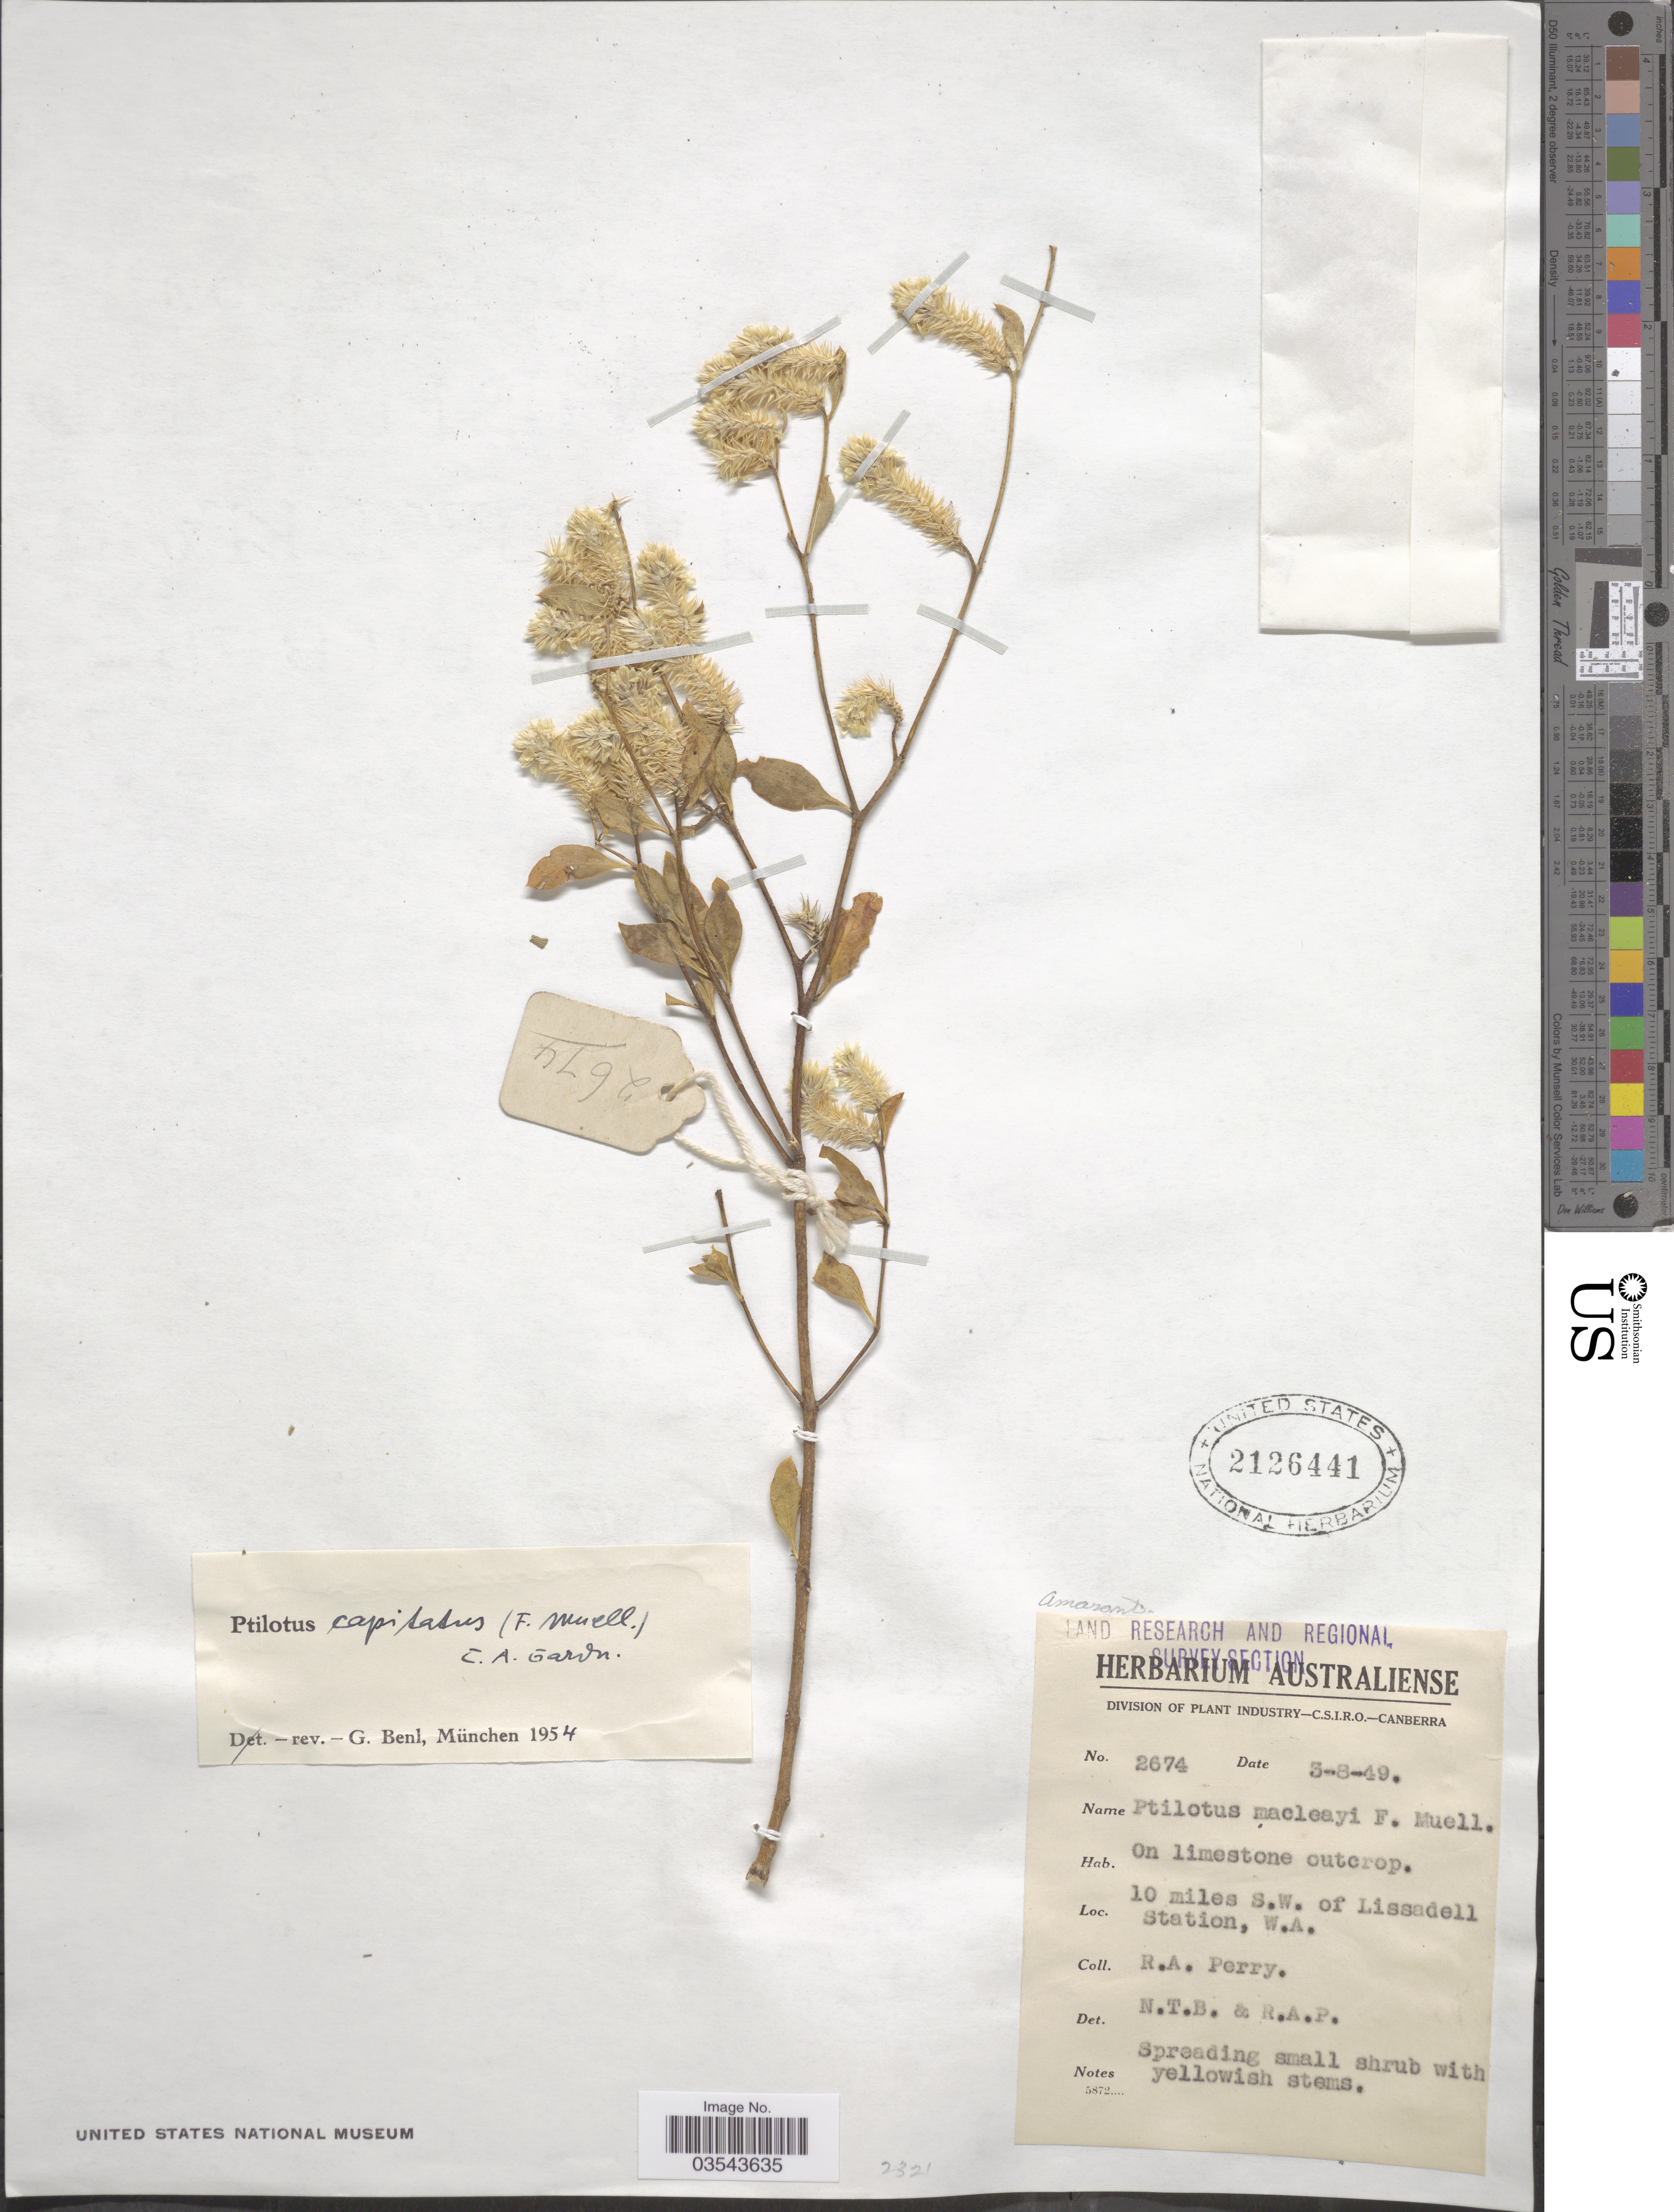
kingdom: Plantae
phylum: Tracheophyta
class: Magnoliopsida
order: Caryophyllales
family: Amaranthaceae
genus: Ptilotus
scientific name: Ptilotus capitatus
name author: C.A. Gardner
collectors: Perry, R. A.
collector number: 2674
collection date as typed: Transcribed d/m/y: 3/8/49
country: Australia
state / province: Western Australia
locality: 10 miles S.W. of Lissadell Station, W.A.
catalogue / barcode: US 2126441